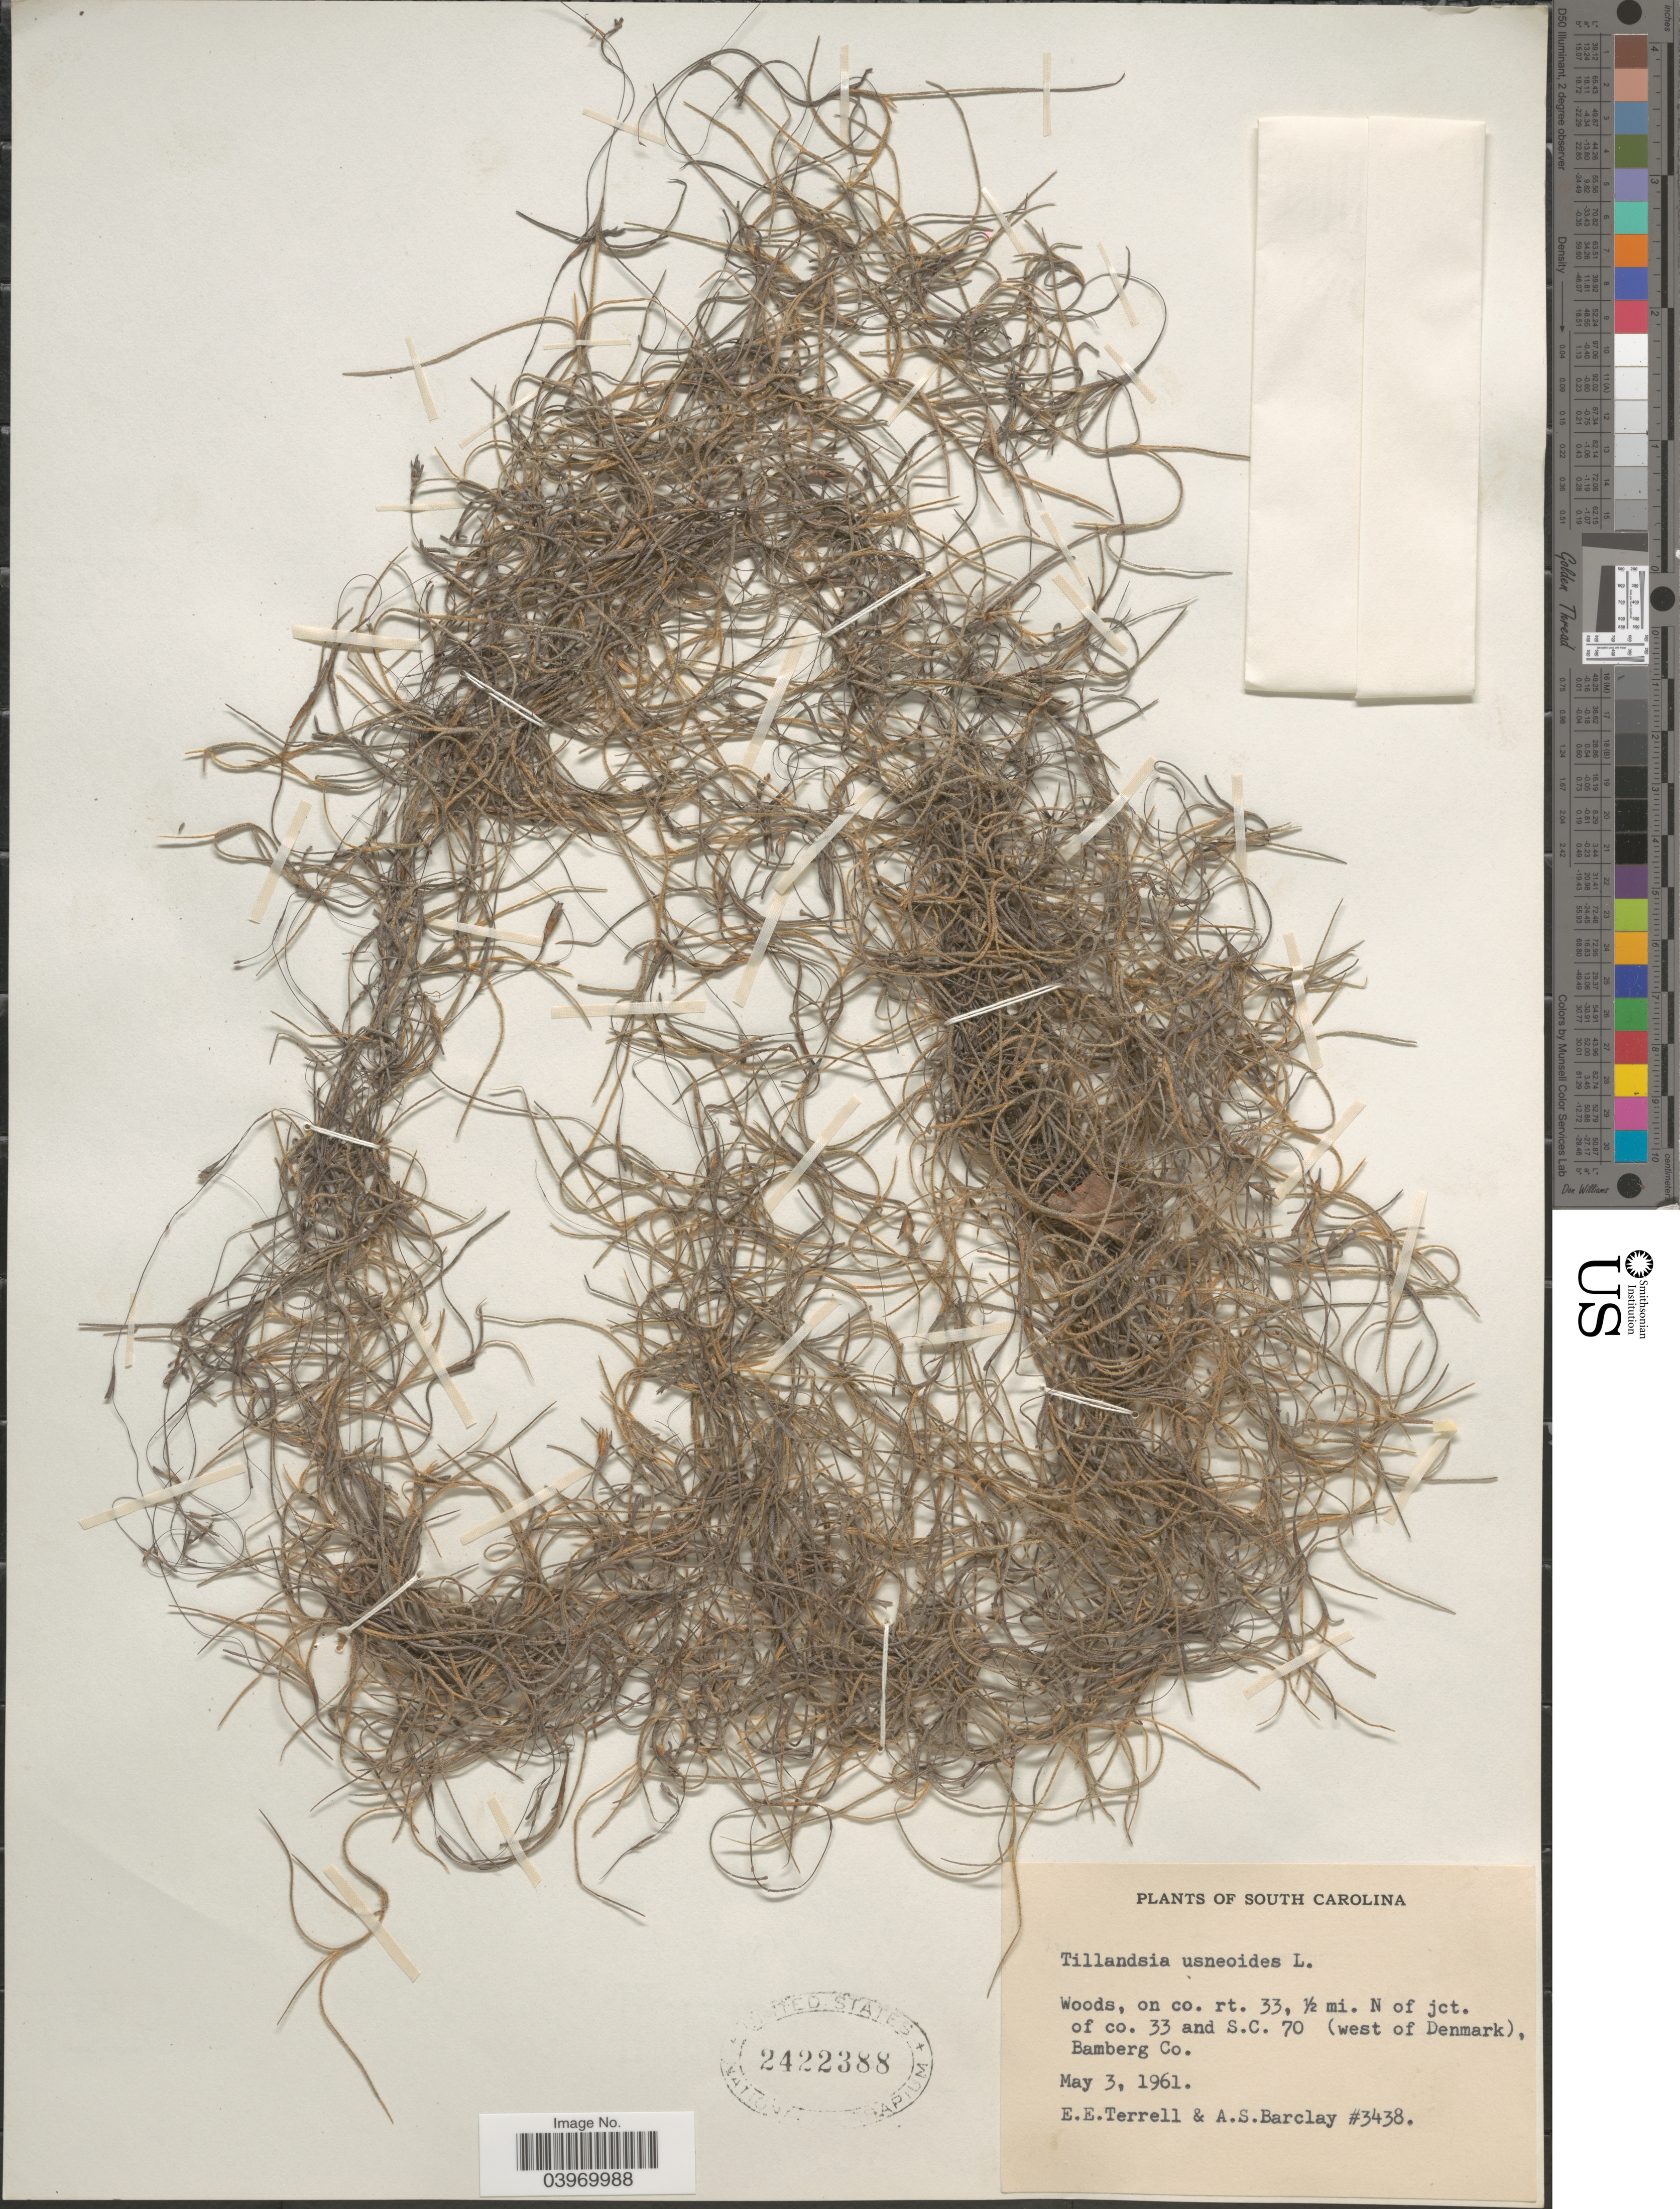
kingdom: Plantae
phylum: Tracheophyta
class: Liliopsida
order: Poales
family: Bromeliaceae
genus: Tillandsia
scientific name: Tillandsia usneoides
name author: (L.) L.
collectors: E. E. Terrell & A. S. Barclay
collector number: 3438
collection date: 1961-05-03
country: United States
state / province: South Carolina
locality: Woods, on co. rt. 33, ½ mi. N of jct. of co. 33 and S.C. 70 (west of Denmark), Bamberg Co.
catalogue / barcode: US 2422388